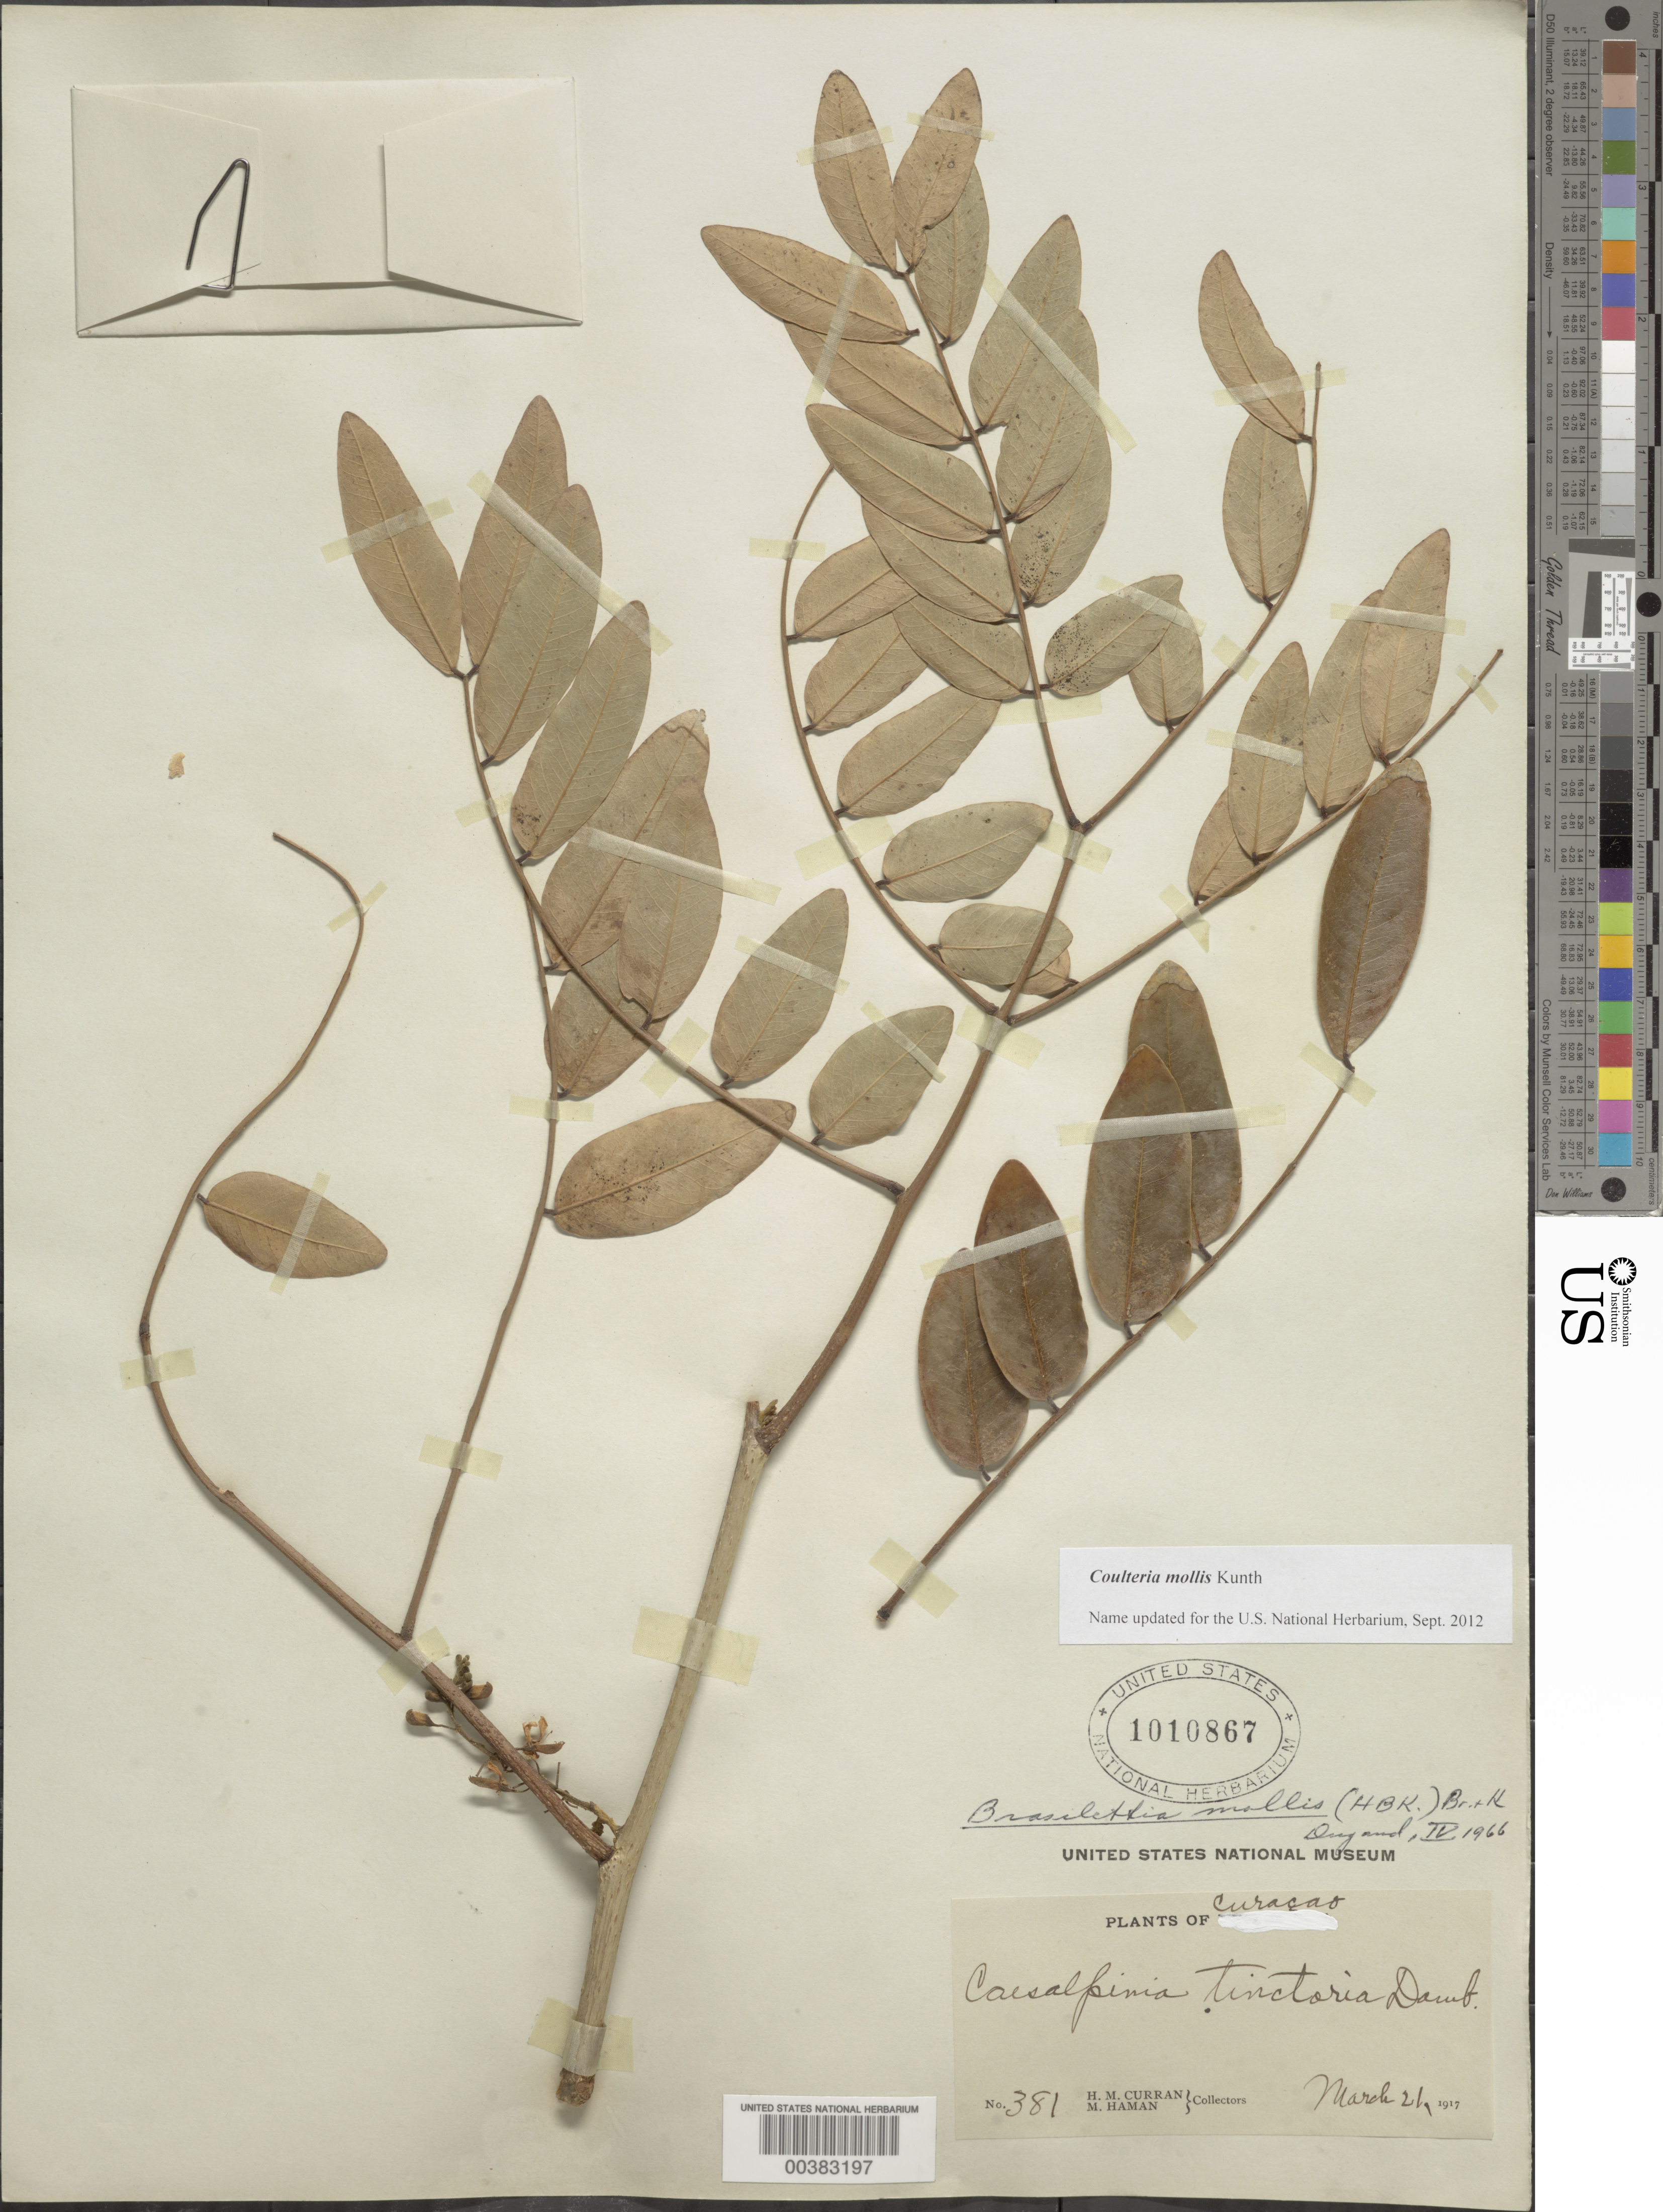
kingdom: Plantae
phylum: Tracheophyta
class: Magnoliopsida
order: Fabales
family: Fabaceae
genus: Coulteria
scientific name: Coulteria mollis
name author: Kunth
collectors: H. M. Curran & M. Haman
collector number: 381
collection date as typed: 21 Mar 1917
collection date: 1917-03-21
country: Curaçao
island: Curaçao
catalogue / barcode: US 1010867